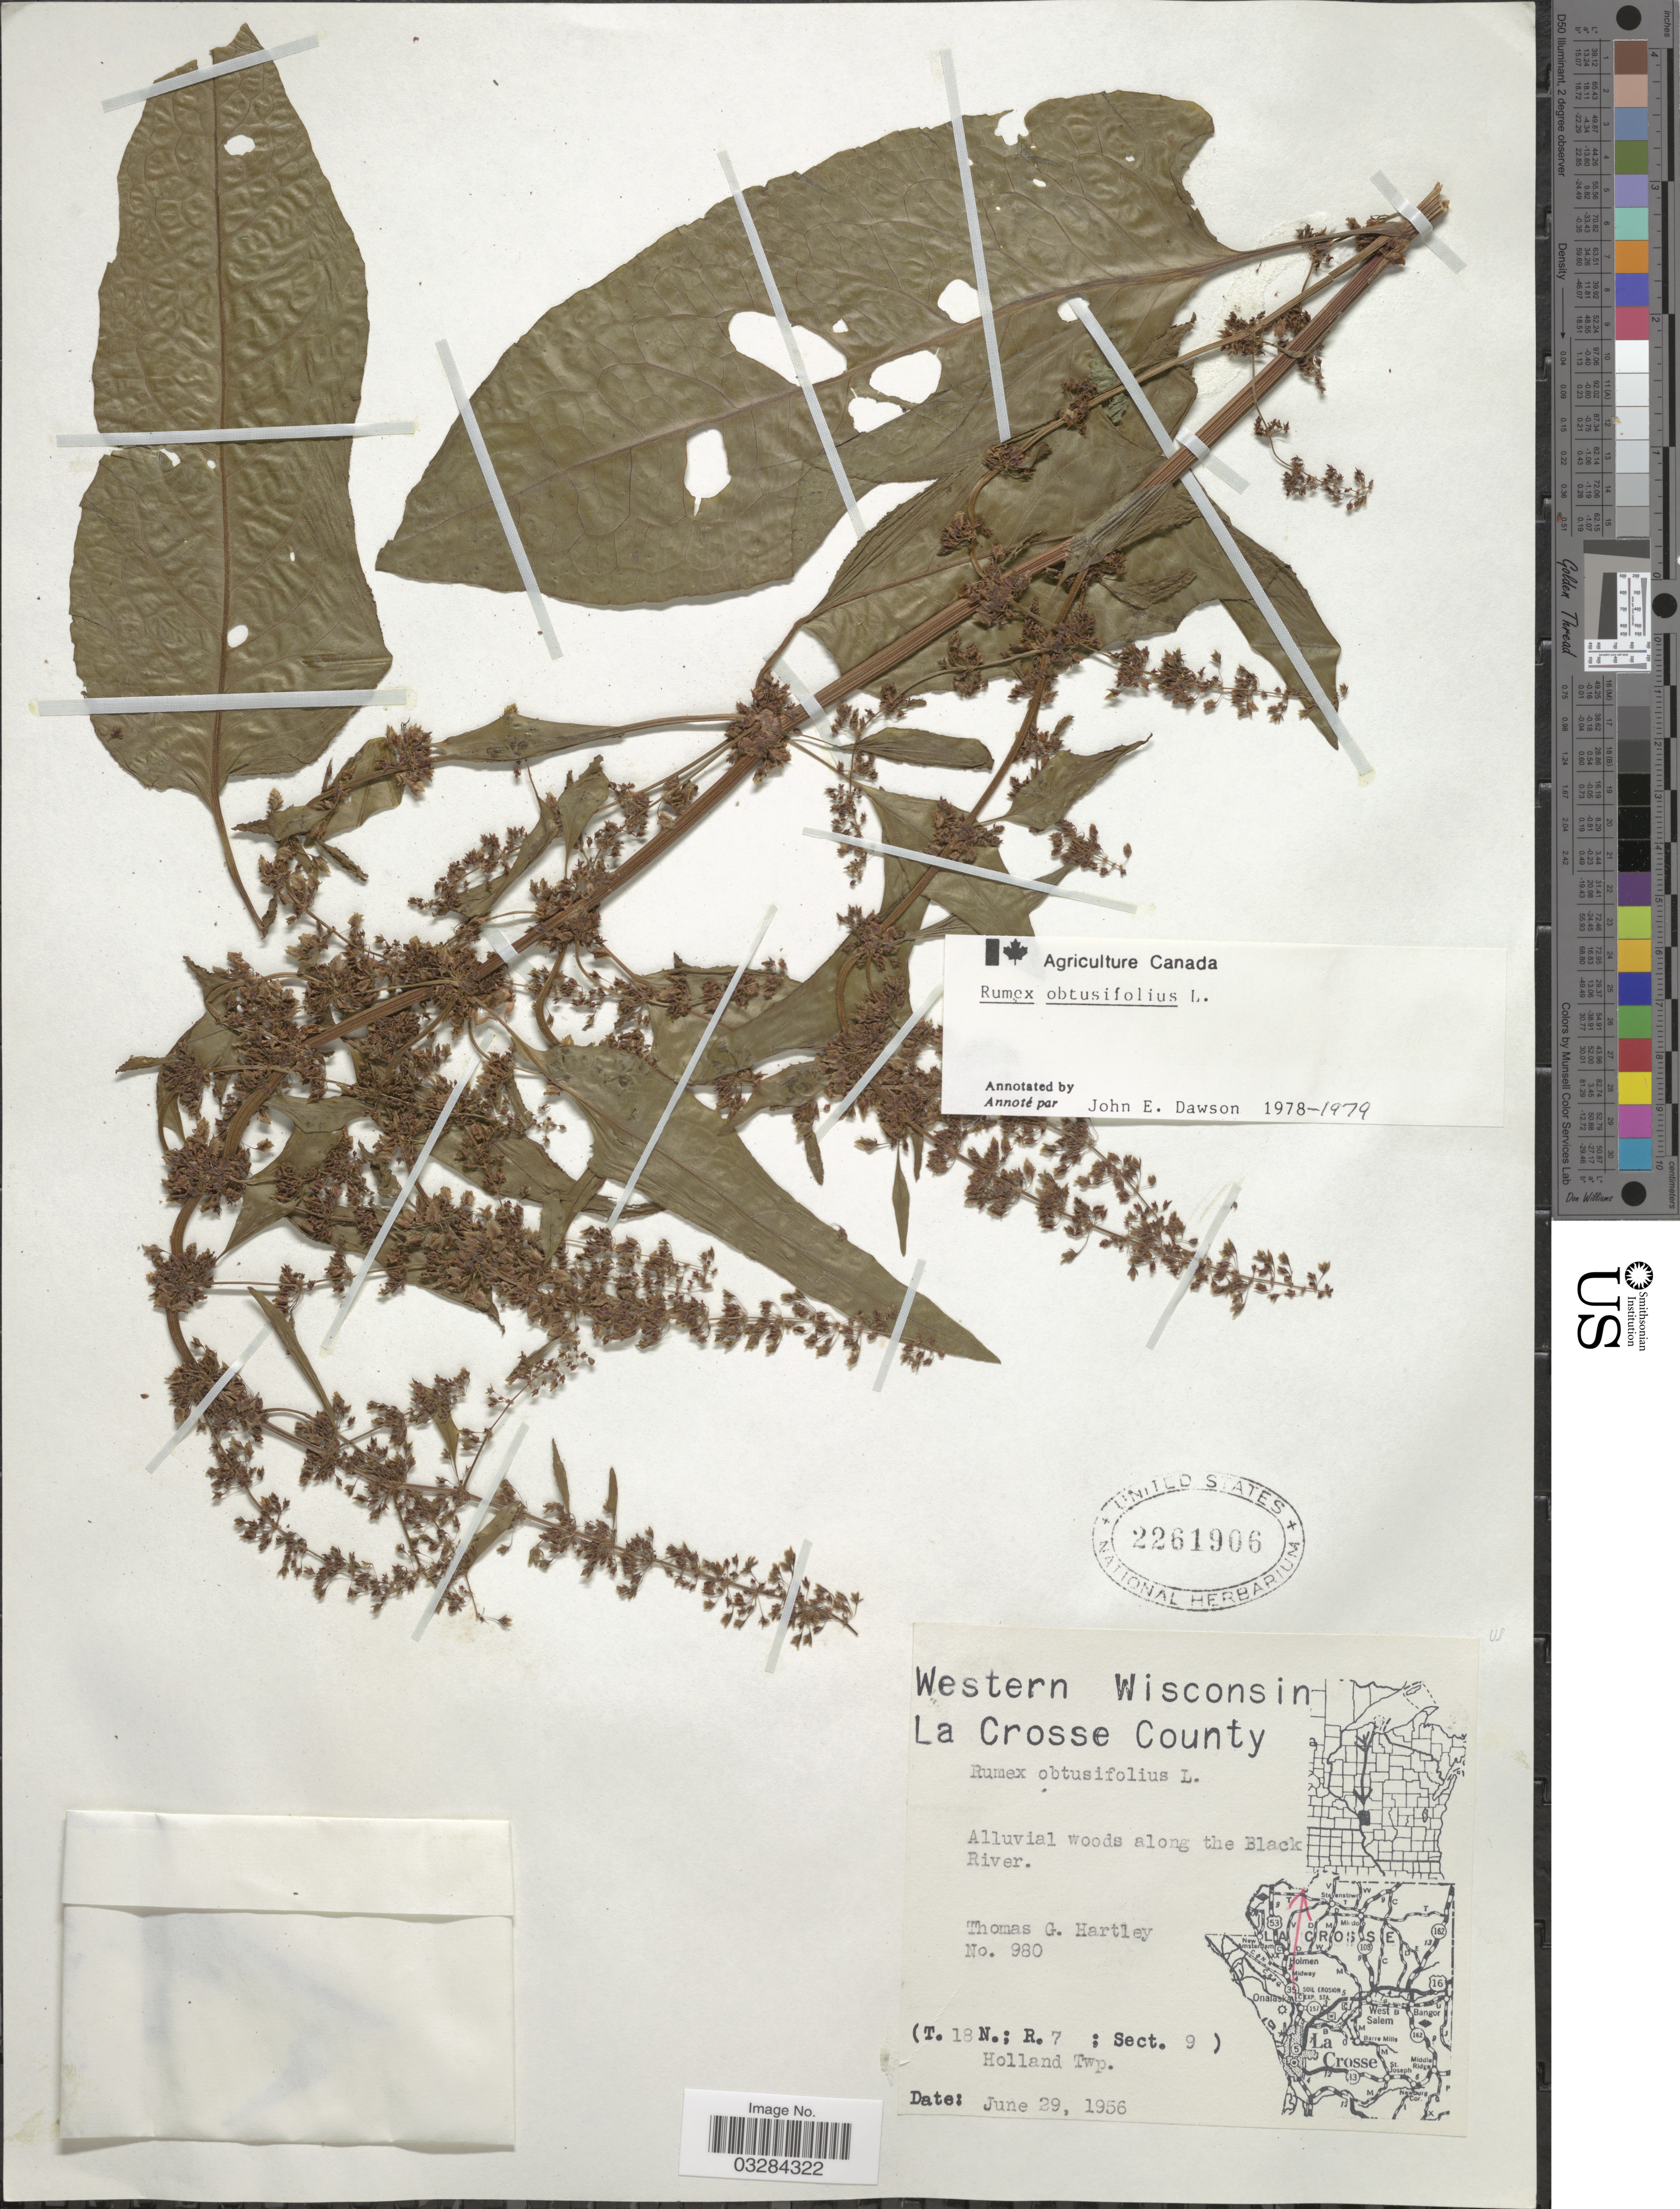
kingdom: Plantae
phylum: Tracheophyta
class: Magnoliopsida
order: Caryophyllales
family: Polygonaceae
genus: Rumex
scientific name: Rumex obtusifolius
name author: L.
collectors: T. G. Hartley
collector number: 980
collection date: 1956-06-29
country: United States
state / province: Wisconsin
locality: Western Wisconsin. La Crosse County. Alluvial woods along the Black River. (T. 18N.; R.7 ; Sect. 9). Holland Twp.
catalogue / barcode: US 2261906